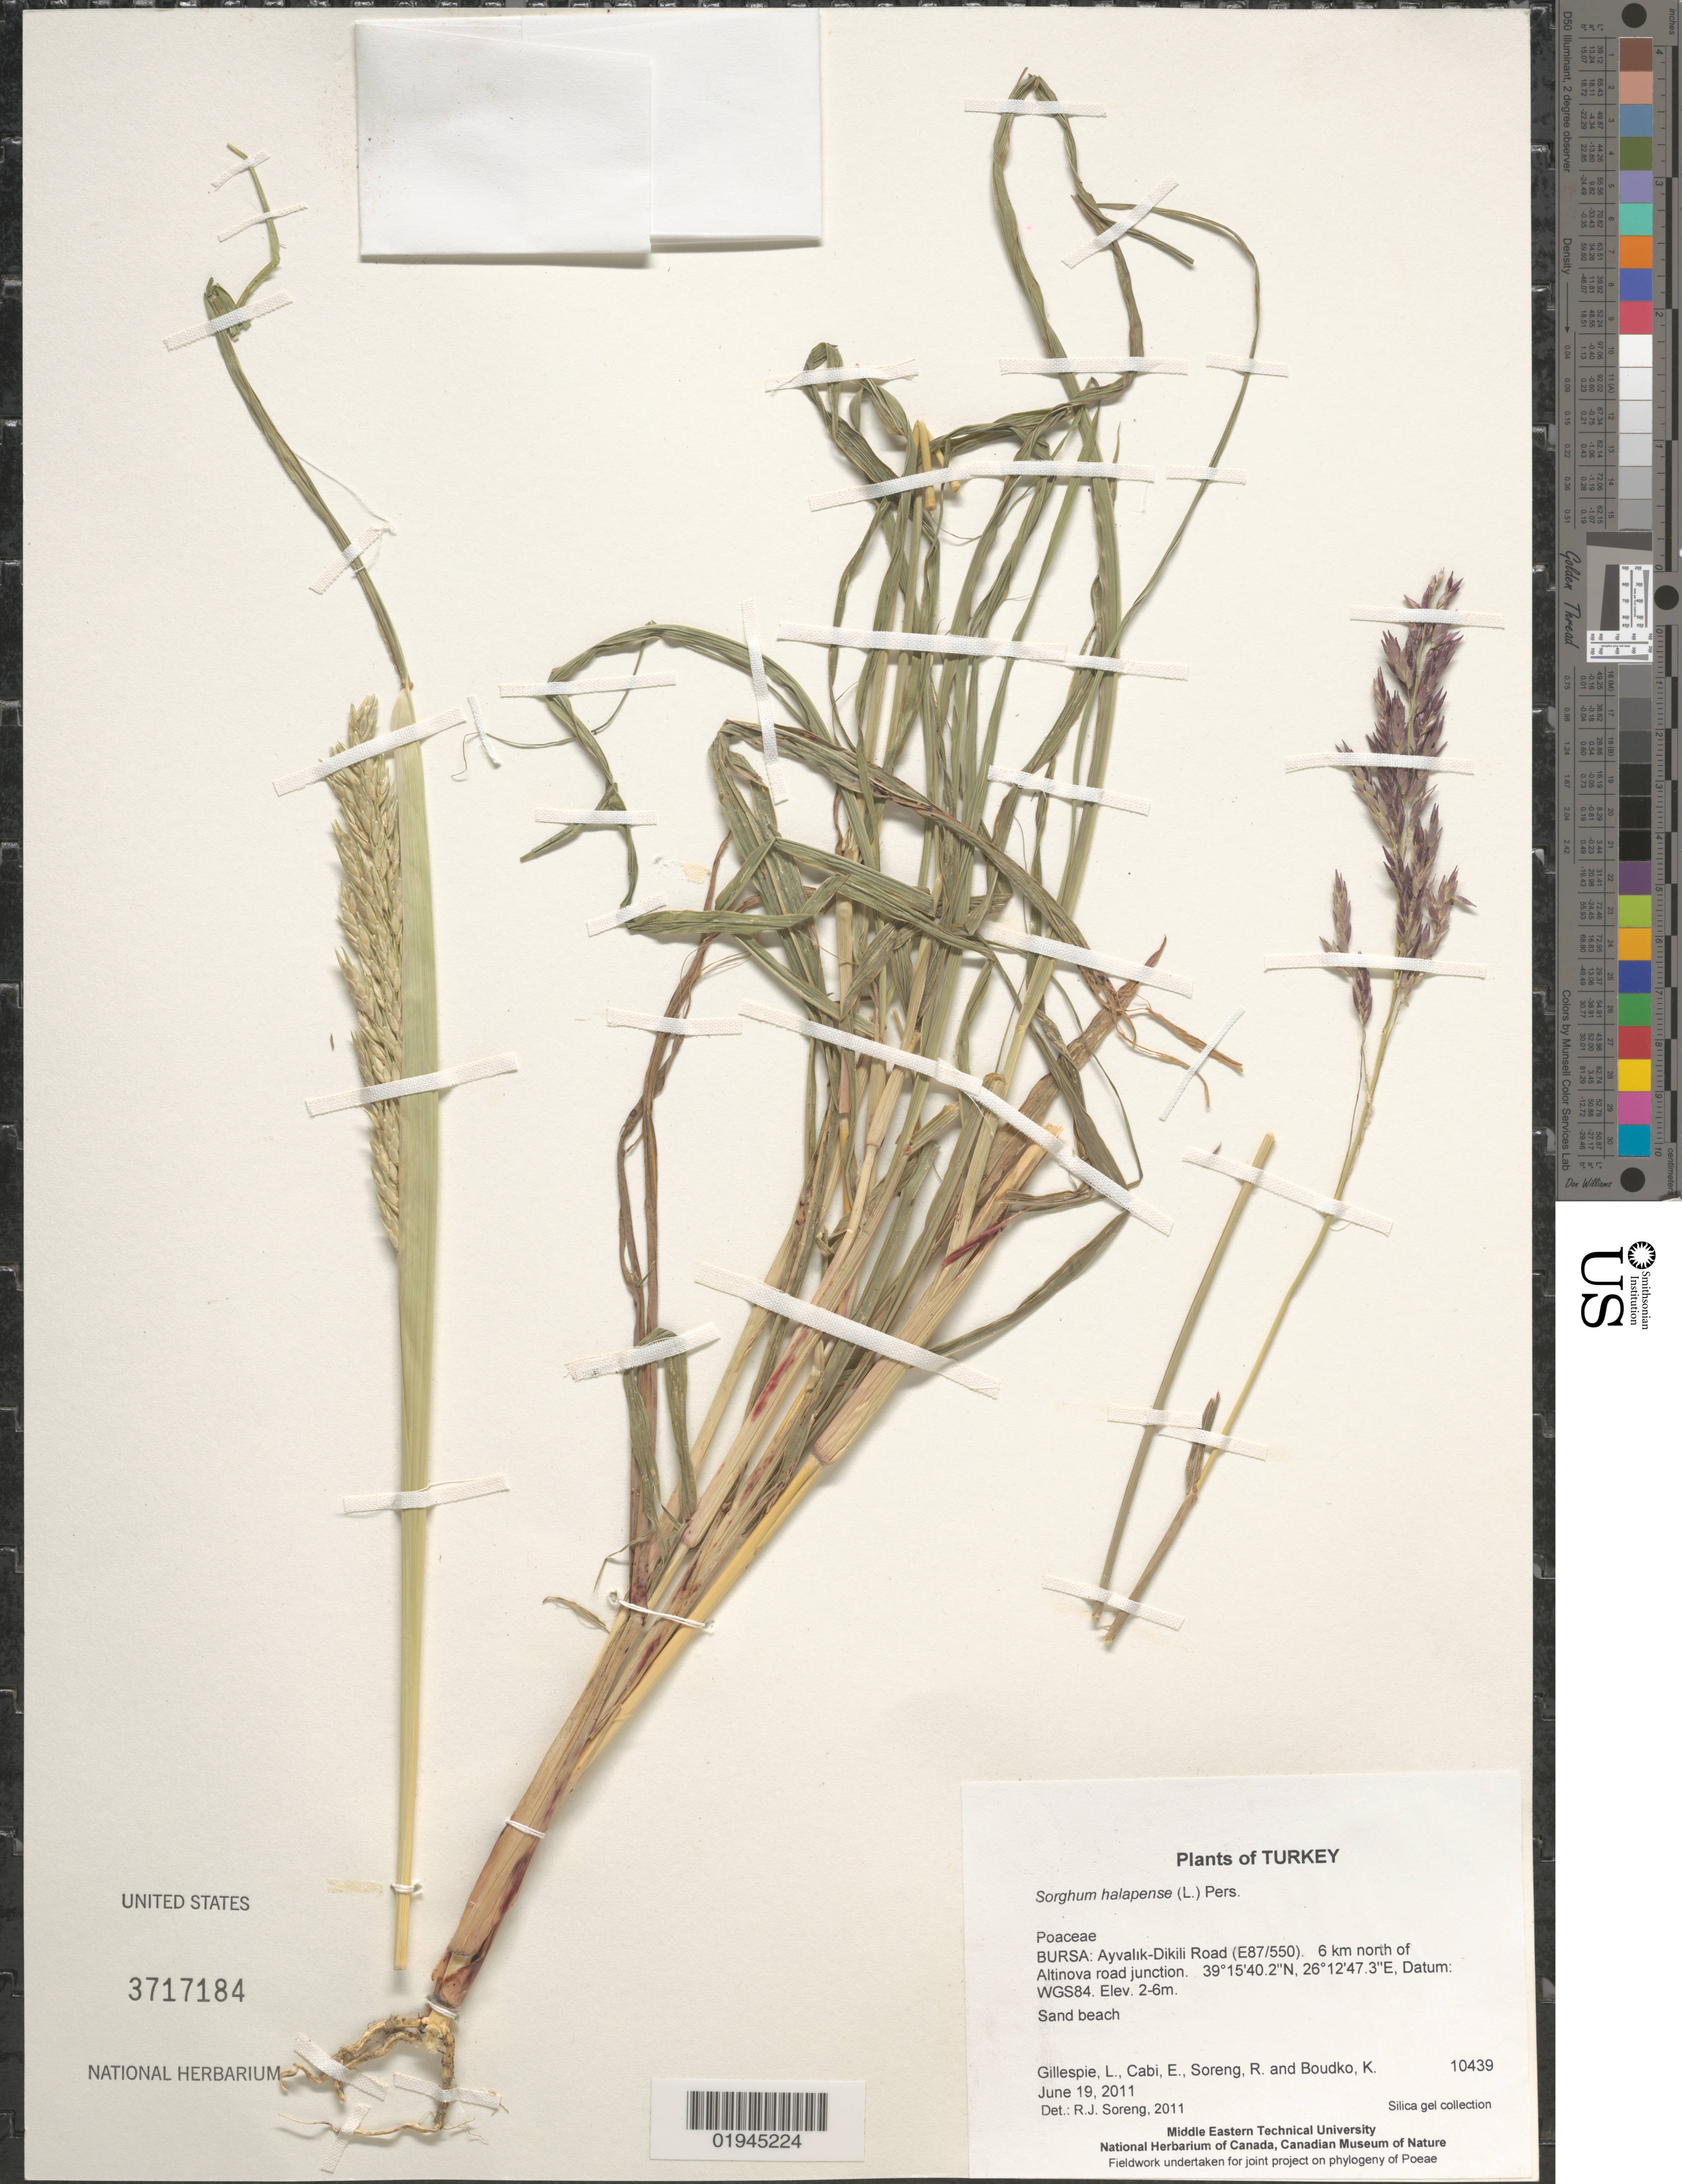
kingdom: Plantae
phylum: Tracheophyta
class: Liliopsida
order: Poales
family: Poaceae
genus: Sorghum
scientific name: Sorghum halepense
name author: (L.) Pers.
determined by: Soreng, Robert J., Research Associate (BOT), Smithsonian Institution - National Museum of Natural History (UNITED STATES)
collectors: L. J. Gillespie, E. Cabi, R. J. Soreng & K. Boudko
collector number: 10439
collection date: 2011-06-19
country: Turkey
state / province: Bursa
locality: Ayvalik-Dikili Road (E87/550). 6 km north of Altinova road junction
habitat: Sand beach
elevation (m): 2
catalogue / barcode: US 3717184